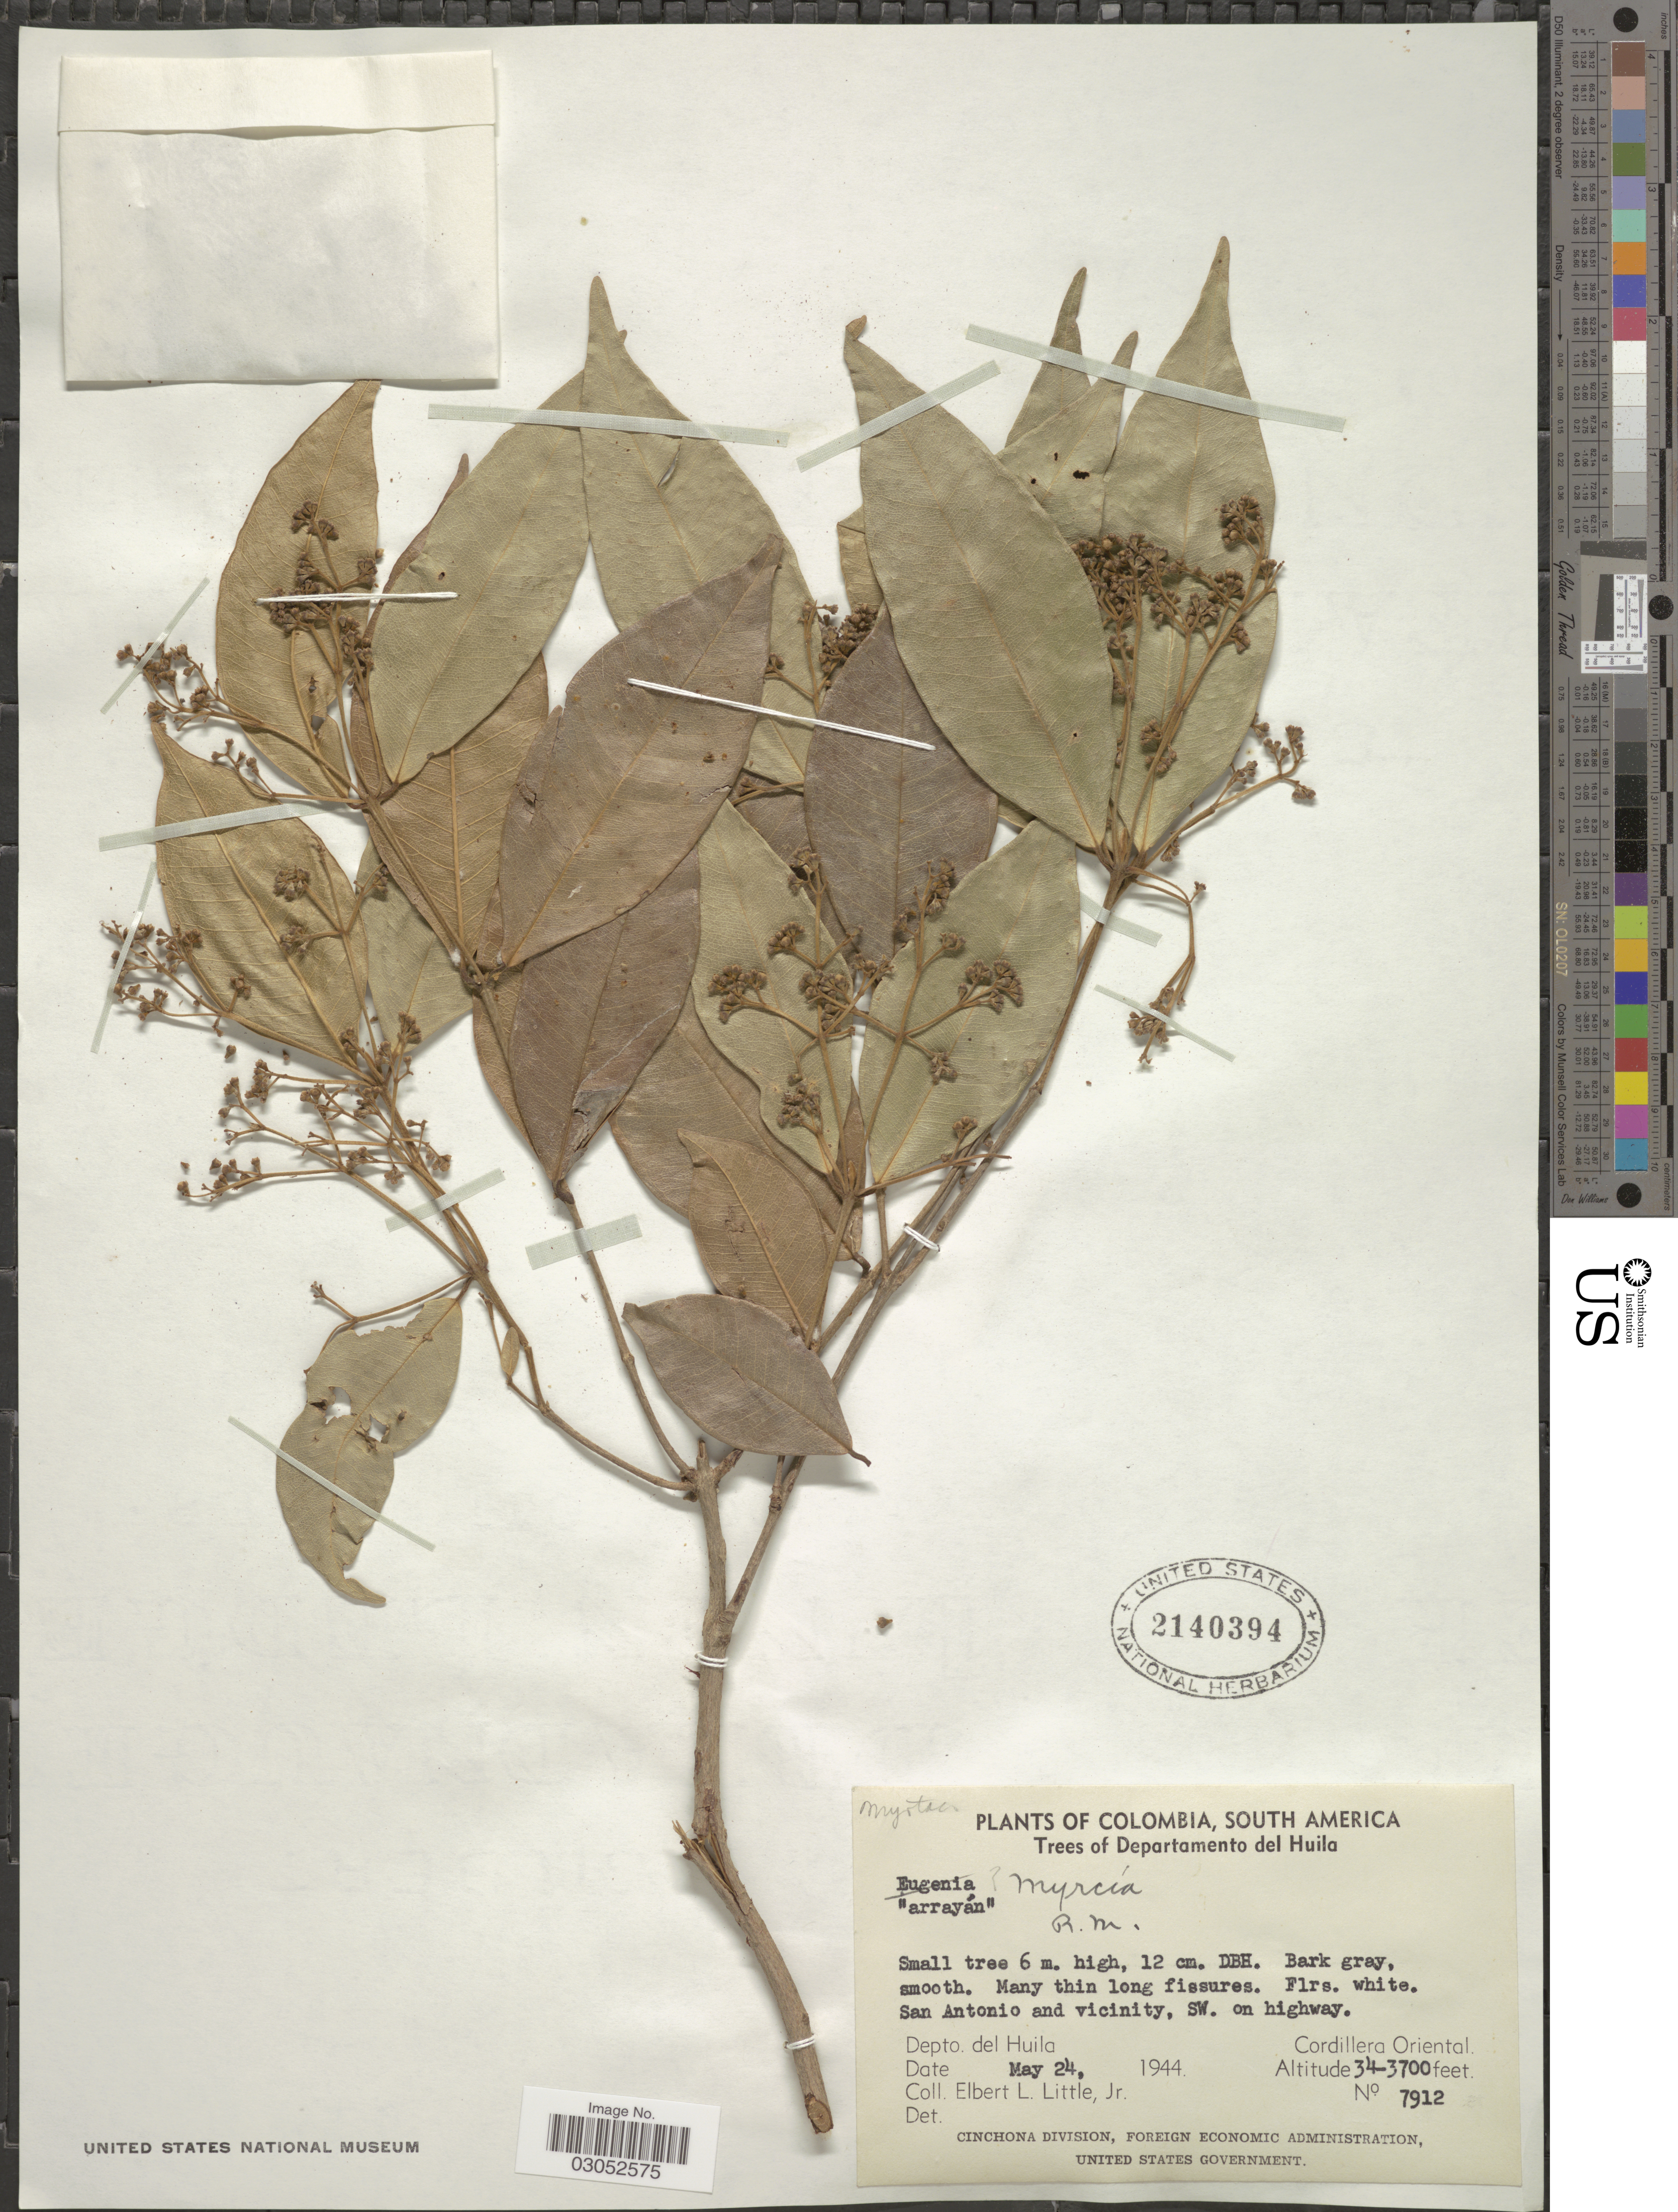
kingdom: Plantae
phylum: Tracheophyta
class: Magnoliopsida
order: Myrtales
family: Myrtaceae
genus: Myrcia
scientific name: Myrcia sp.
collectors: E. L. Little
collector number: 7912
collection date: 1944-05-24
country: Colombia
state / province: Huila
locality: Trees of Departamento del Huila. San Antonio and vicinity, SW. on highway. Depto. del Huila. Cordillera Oriental.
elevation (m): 1036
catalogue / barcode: US 2140394